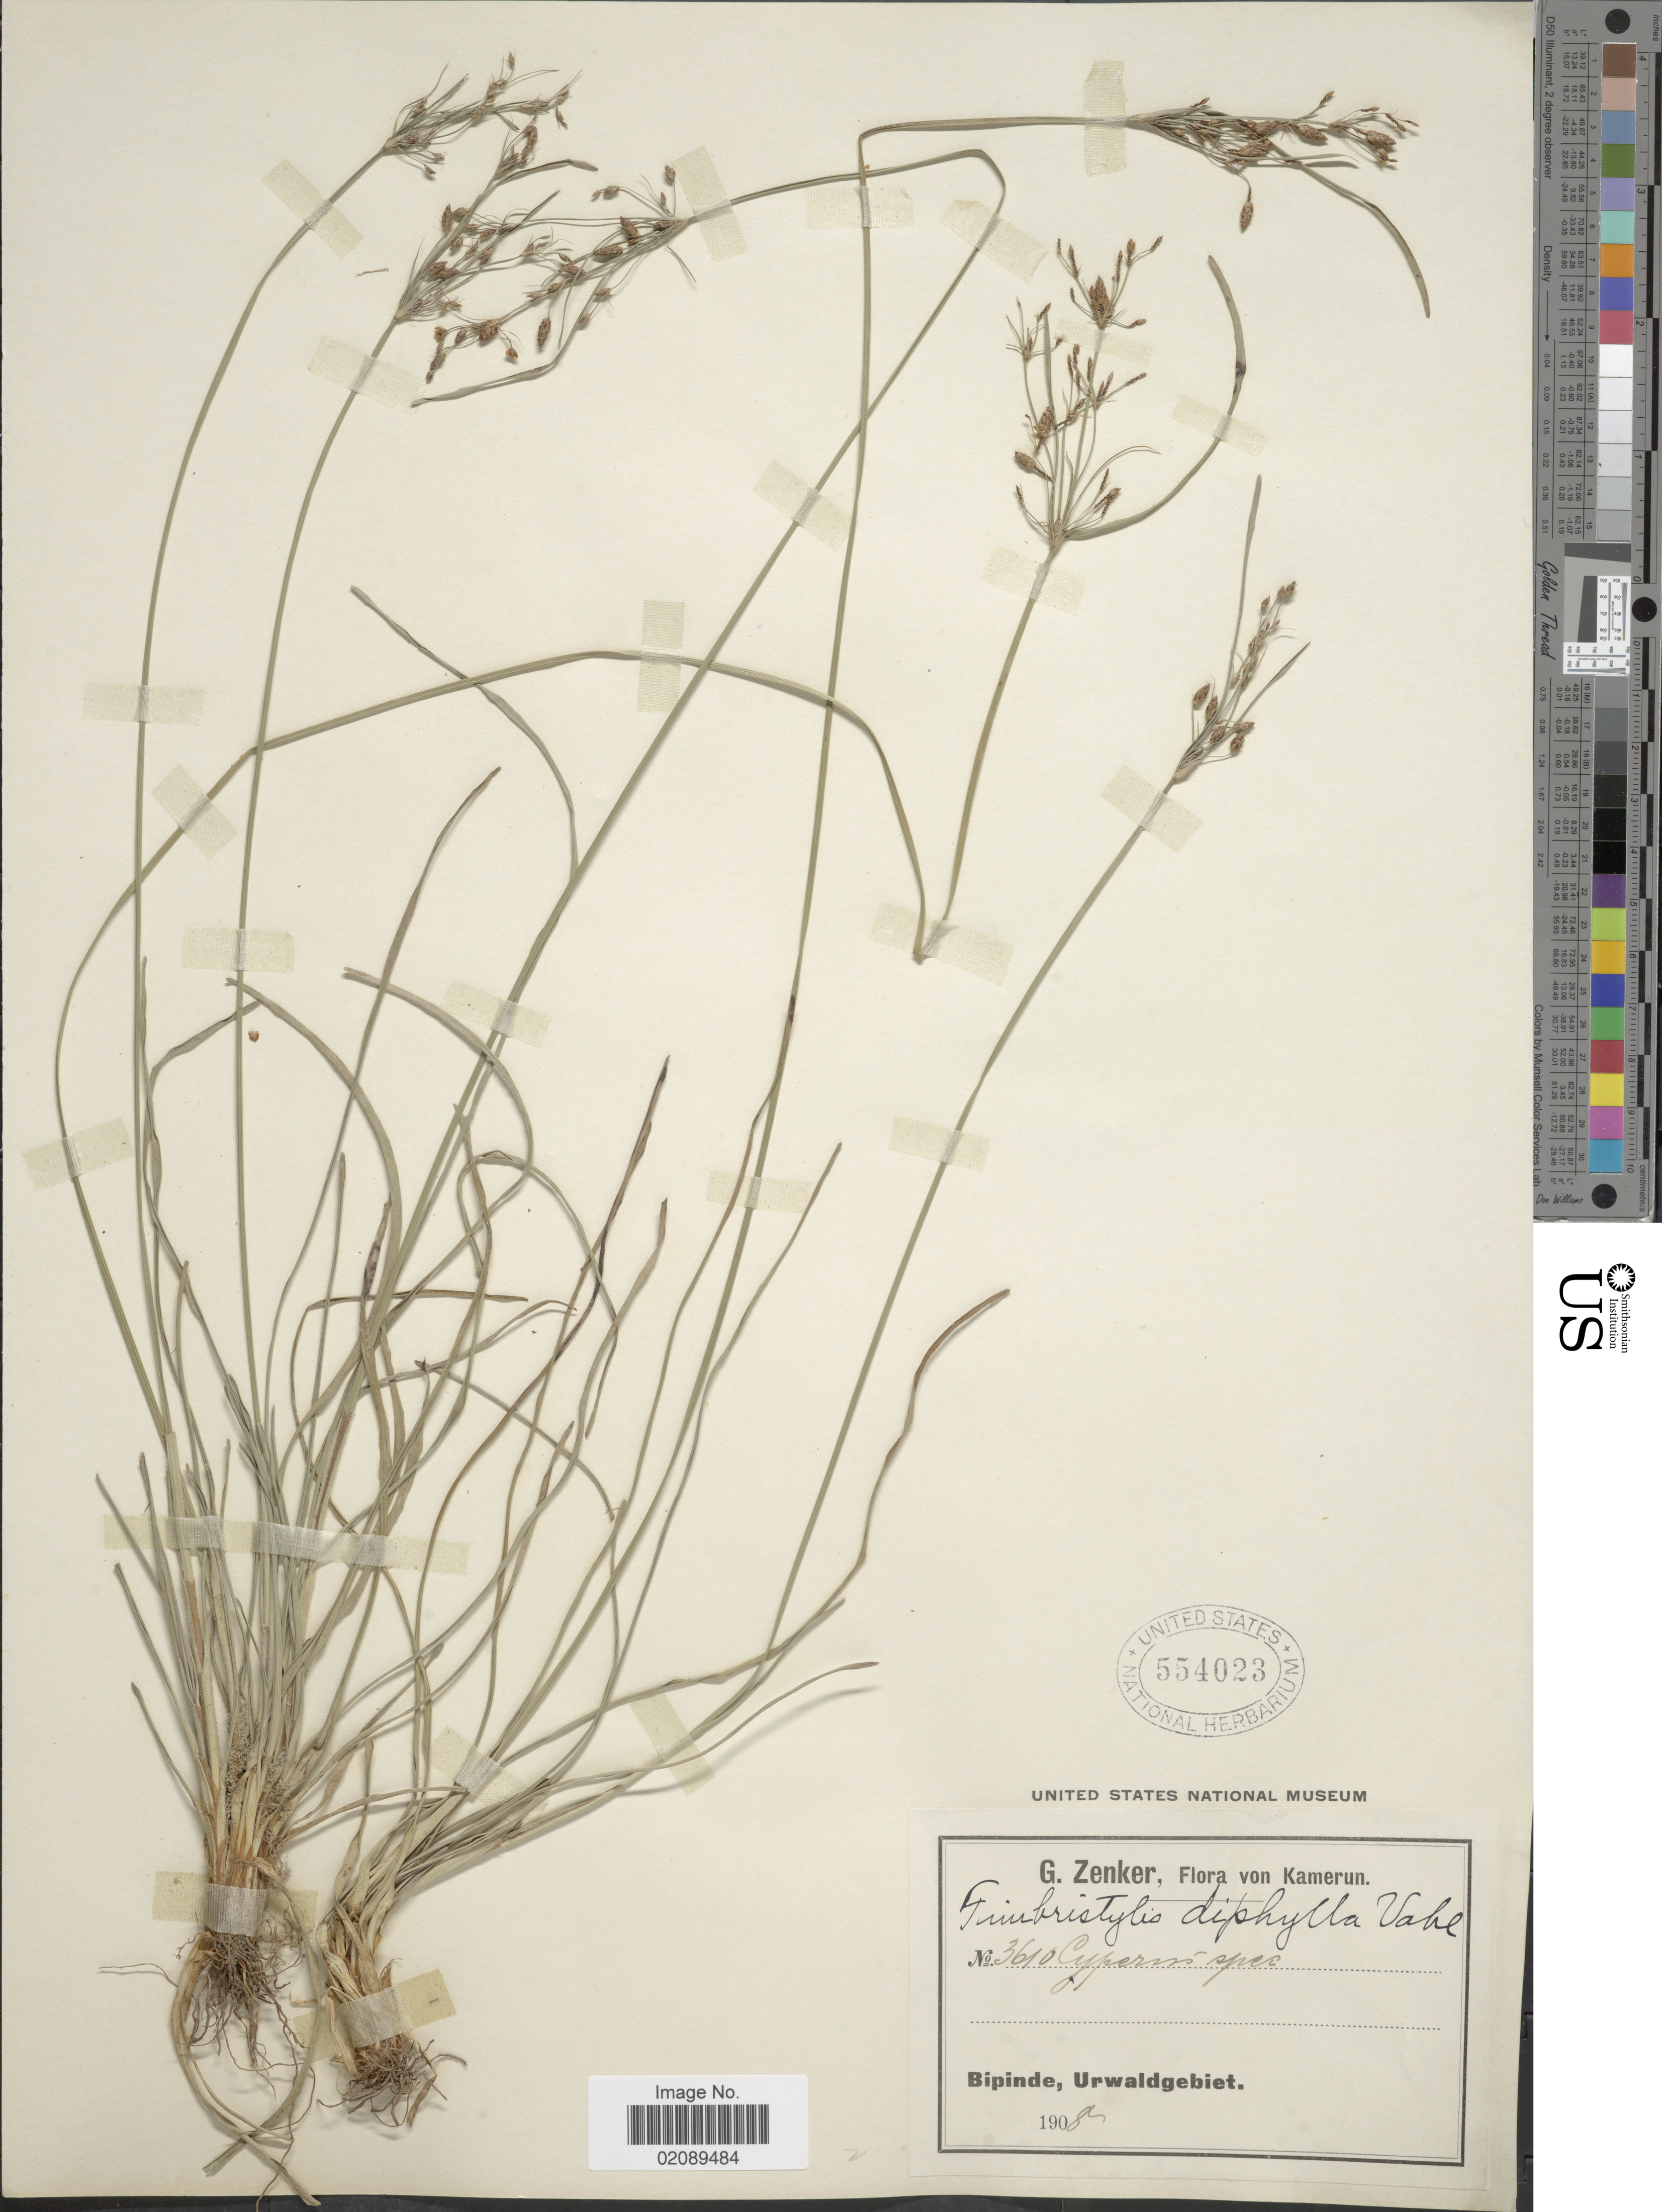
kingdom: Plantae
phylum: Tracheophyta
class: Liliopsida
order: Poales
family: Cyperaceae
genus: Fimbristylis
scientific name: Fimbristylis dichotoma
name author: (L.) Vahl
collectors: G. A. Zenker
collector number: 3610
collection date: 1908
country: Cameroon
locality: Bipinde, Urwaldgebiet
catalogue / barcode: US 554023